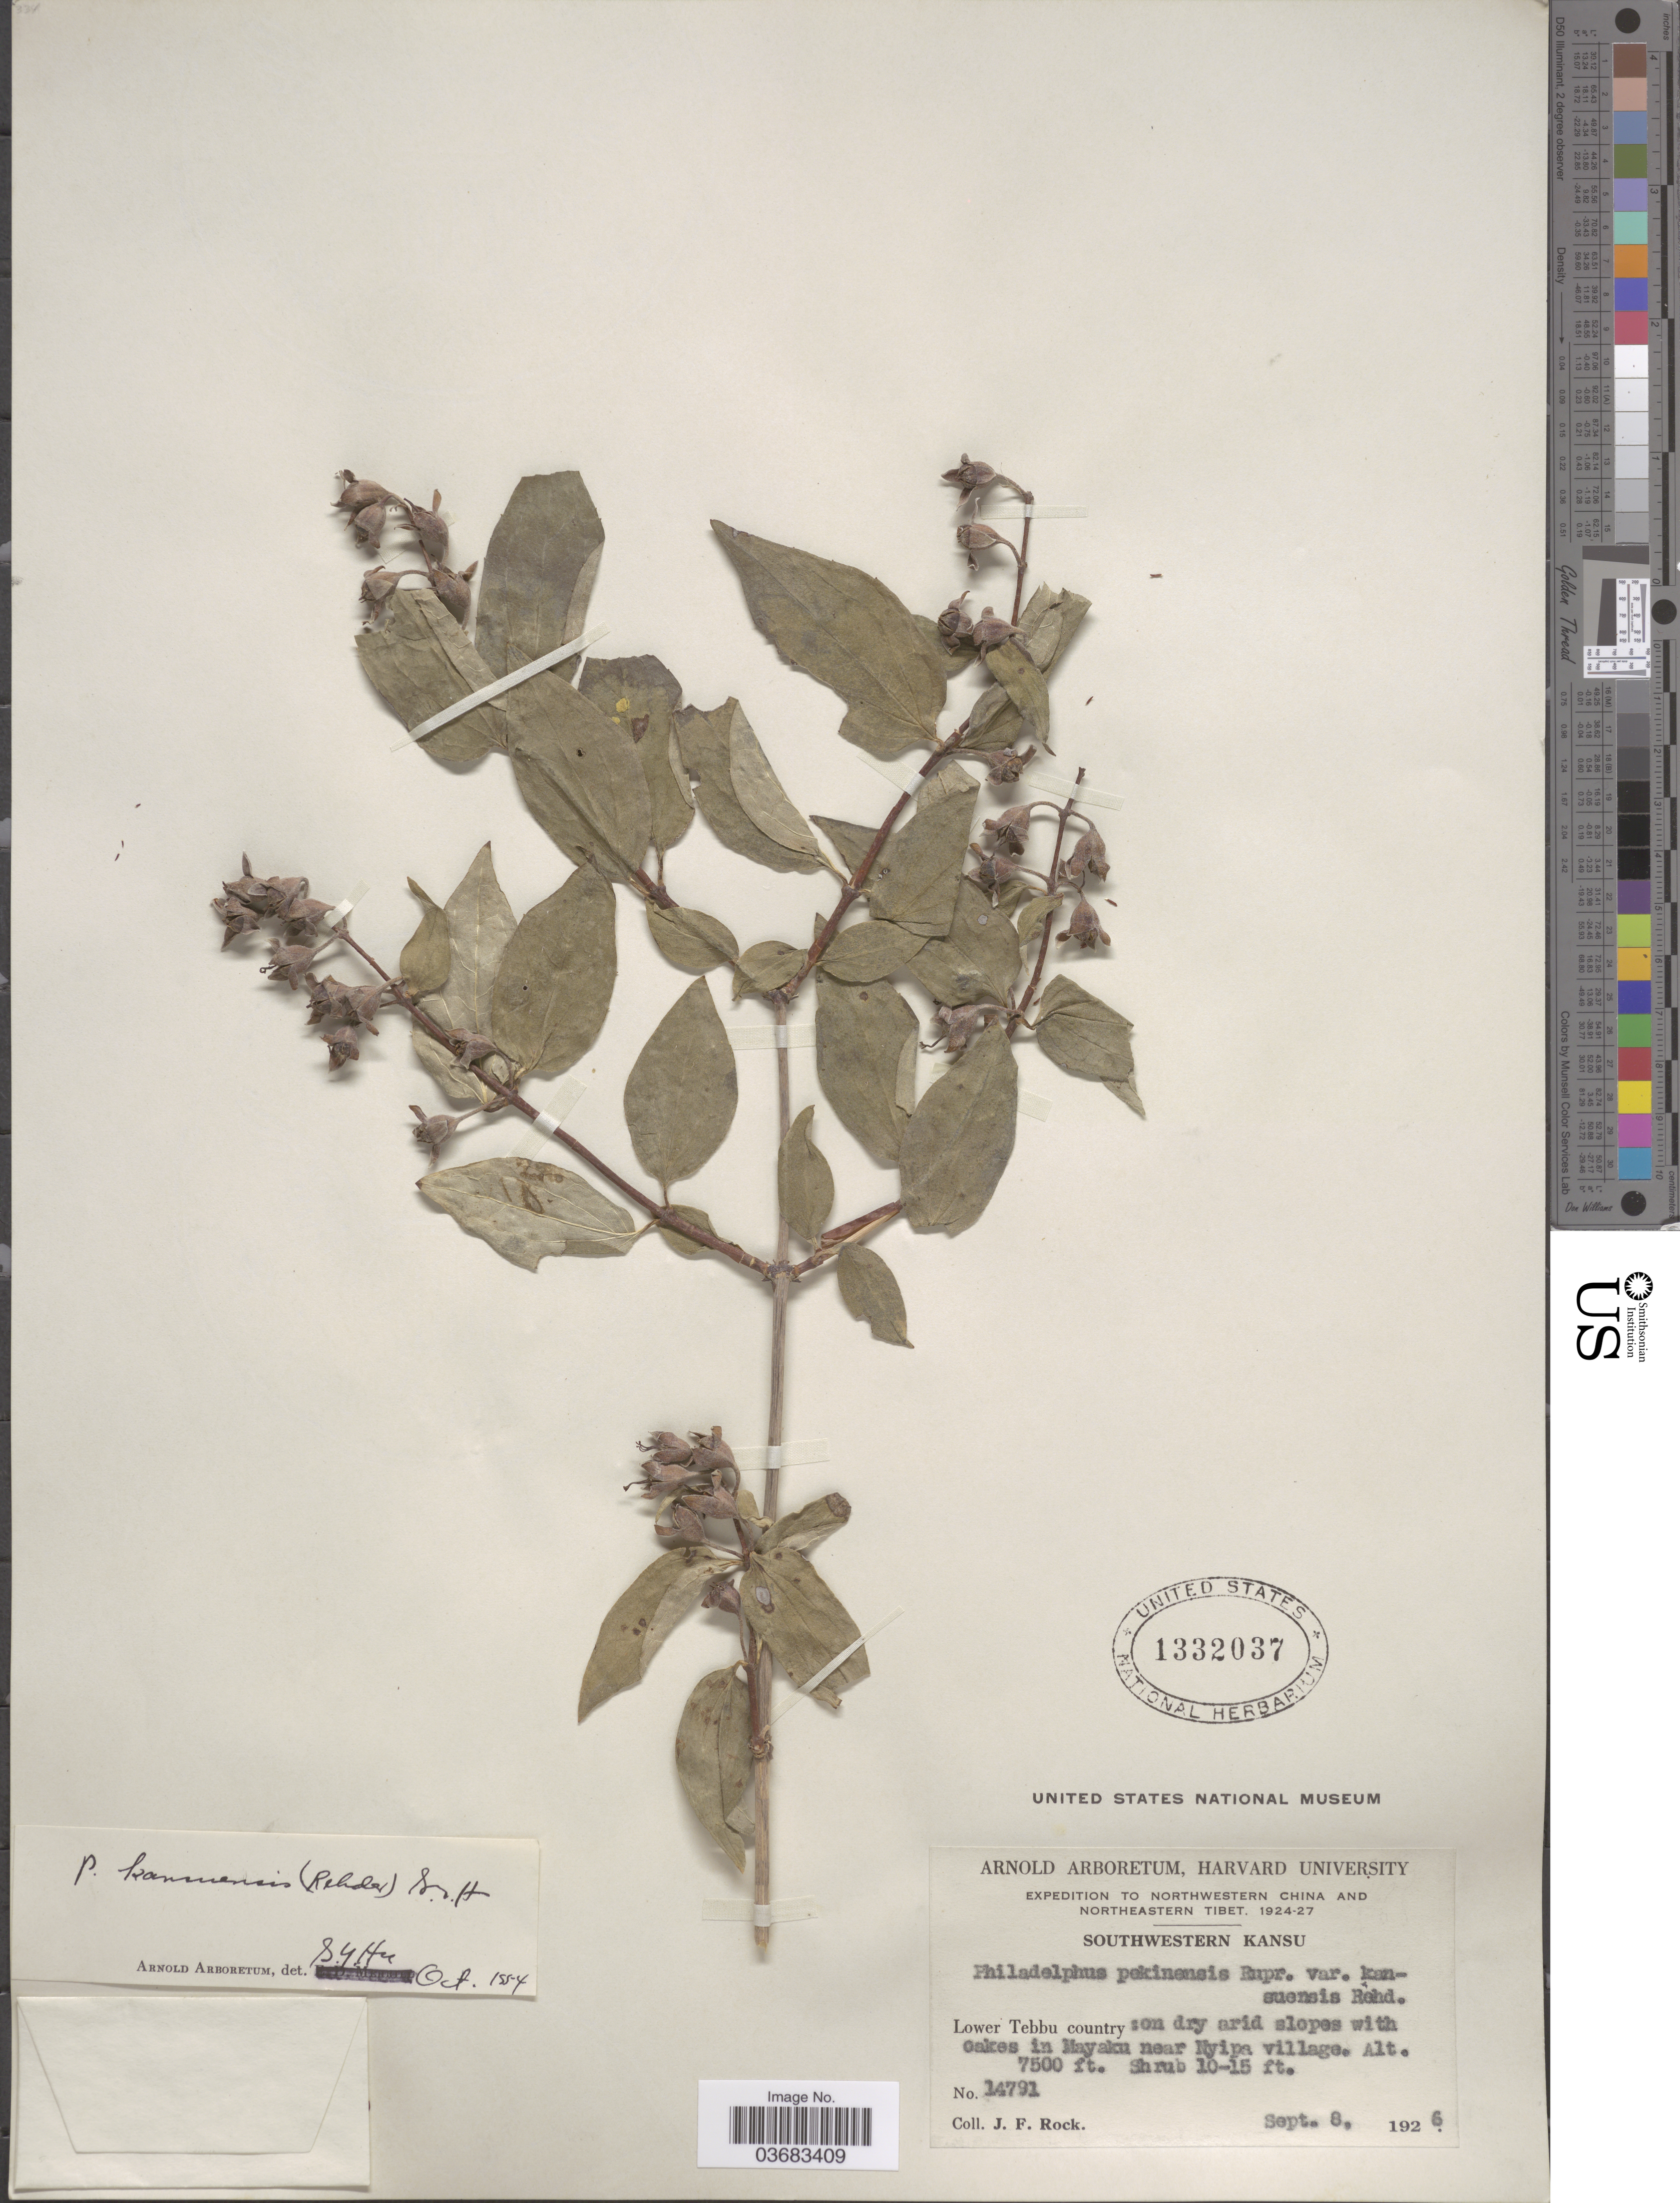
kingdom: Plantae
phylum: Tracheophyta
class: Magnoliopsida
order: Cornales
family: Hydrangeaceae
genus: Philadelphus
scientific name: Philadelphus kansuensis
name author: (Rehder) S.Y. Hu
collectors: J. Rock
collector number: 14791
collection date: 1926-09-08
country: China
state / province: Gansu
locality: Expedition to Northwestern China and Northeastern Tibet, 1924-27. Southwestern Kansu. Lower Tebbu country: on dry arid slopes with Oakes in Mayaku near Nyipa village.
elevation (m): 2286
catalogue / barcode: US 1332037